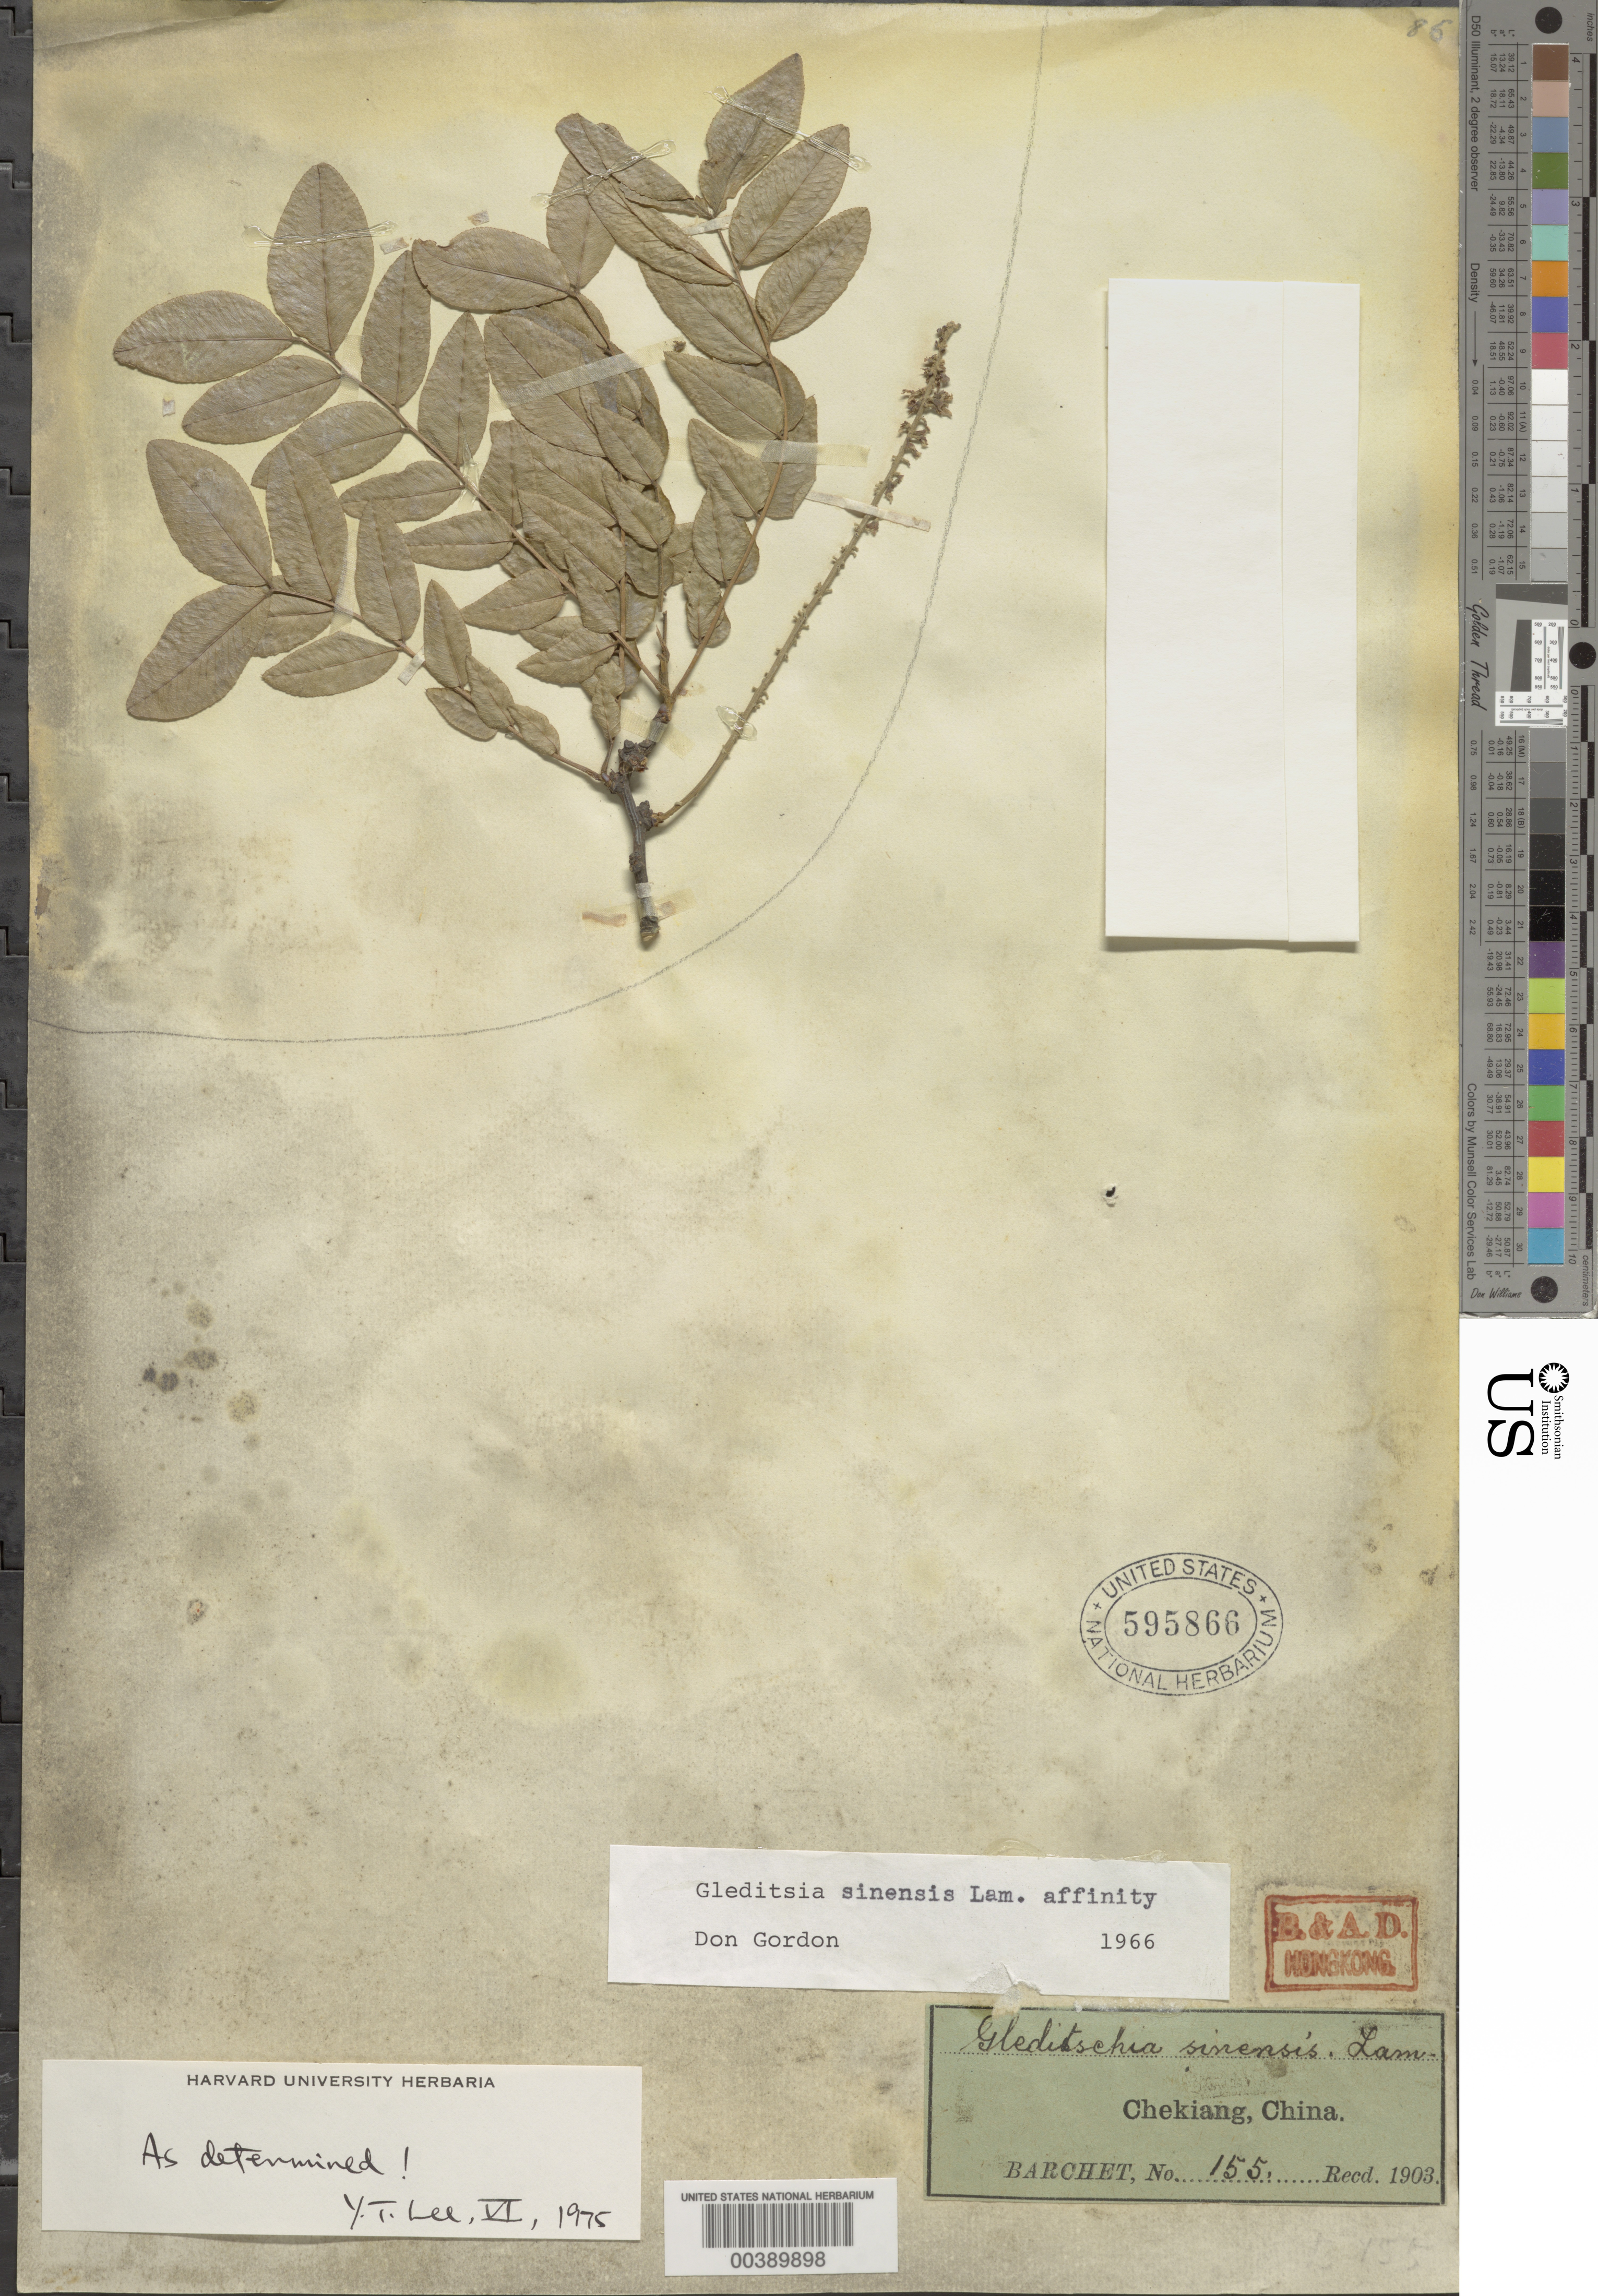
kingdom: Plantae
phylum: Tracheophyta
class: Magnoliopsida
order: Fabales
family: Fabaceae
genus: Gleditsia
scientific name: Gleditsia sinensis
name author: Lam.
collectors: S. P. Barchet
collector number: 155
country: China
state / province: Zhejiang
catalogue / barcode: US 595866